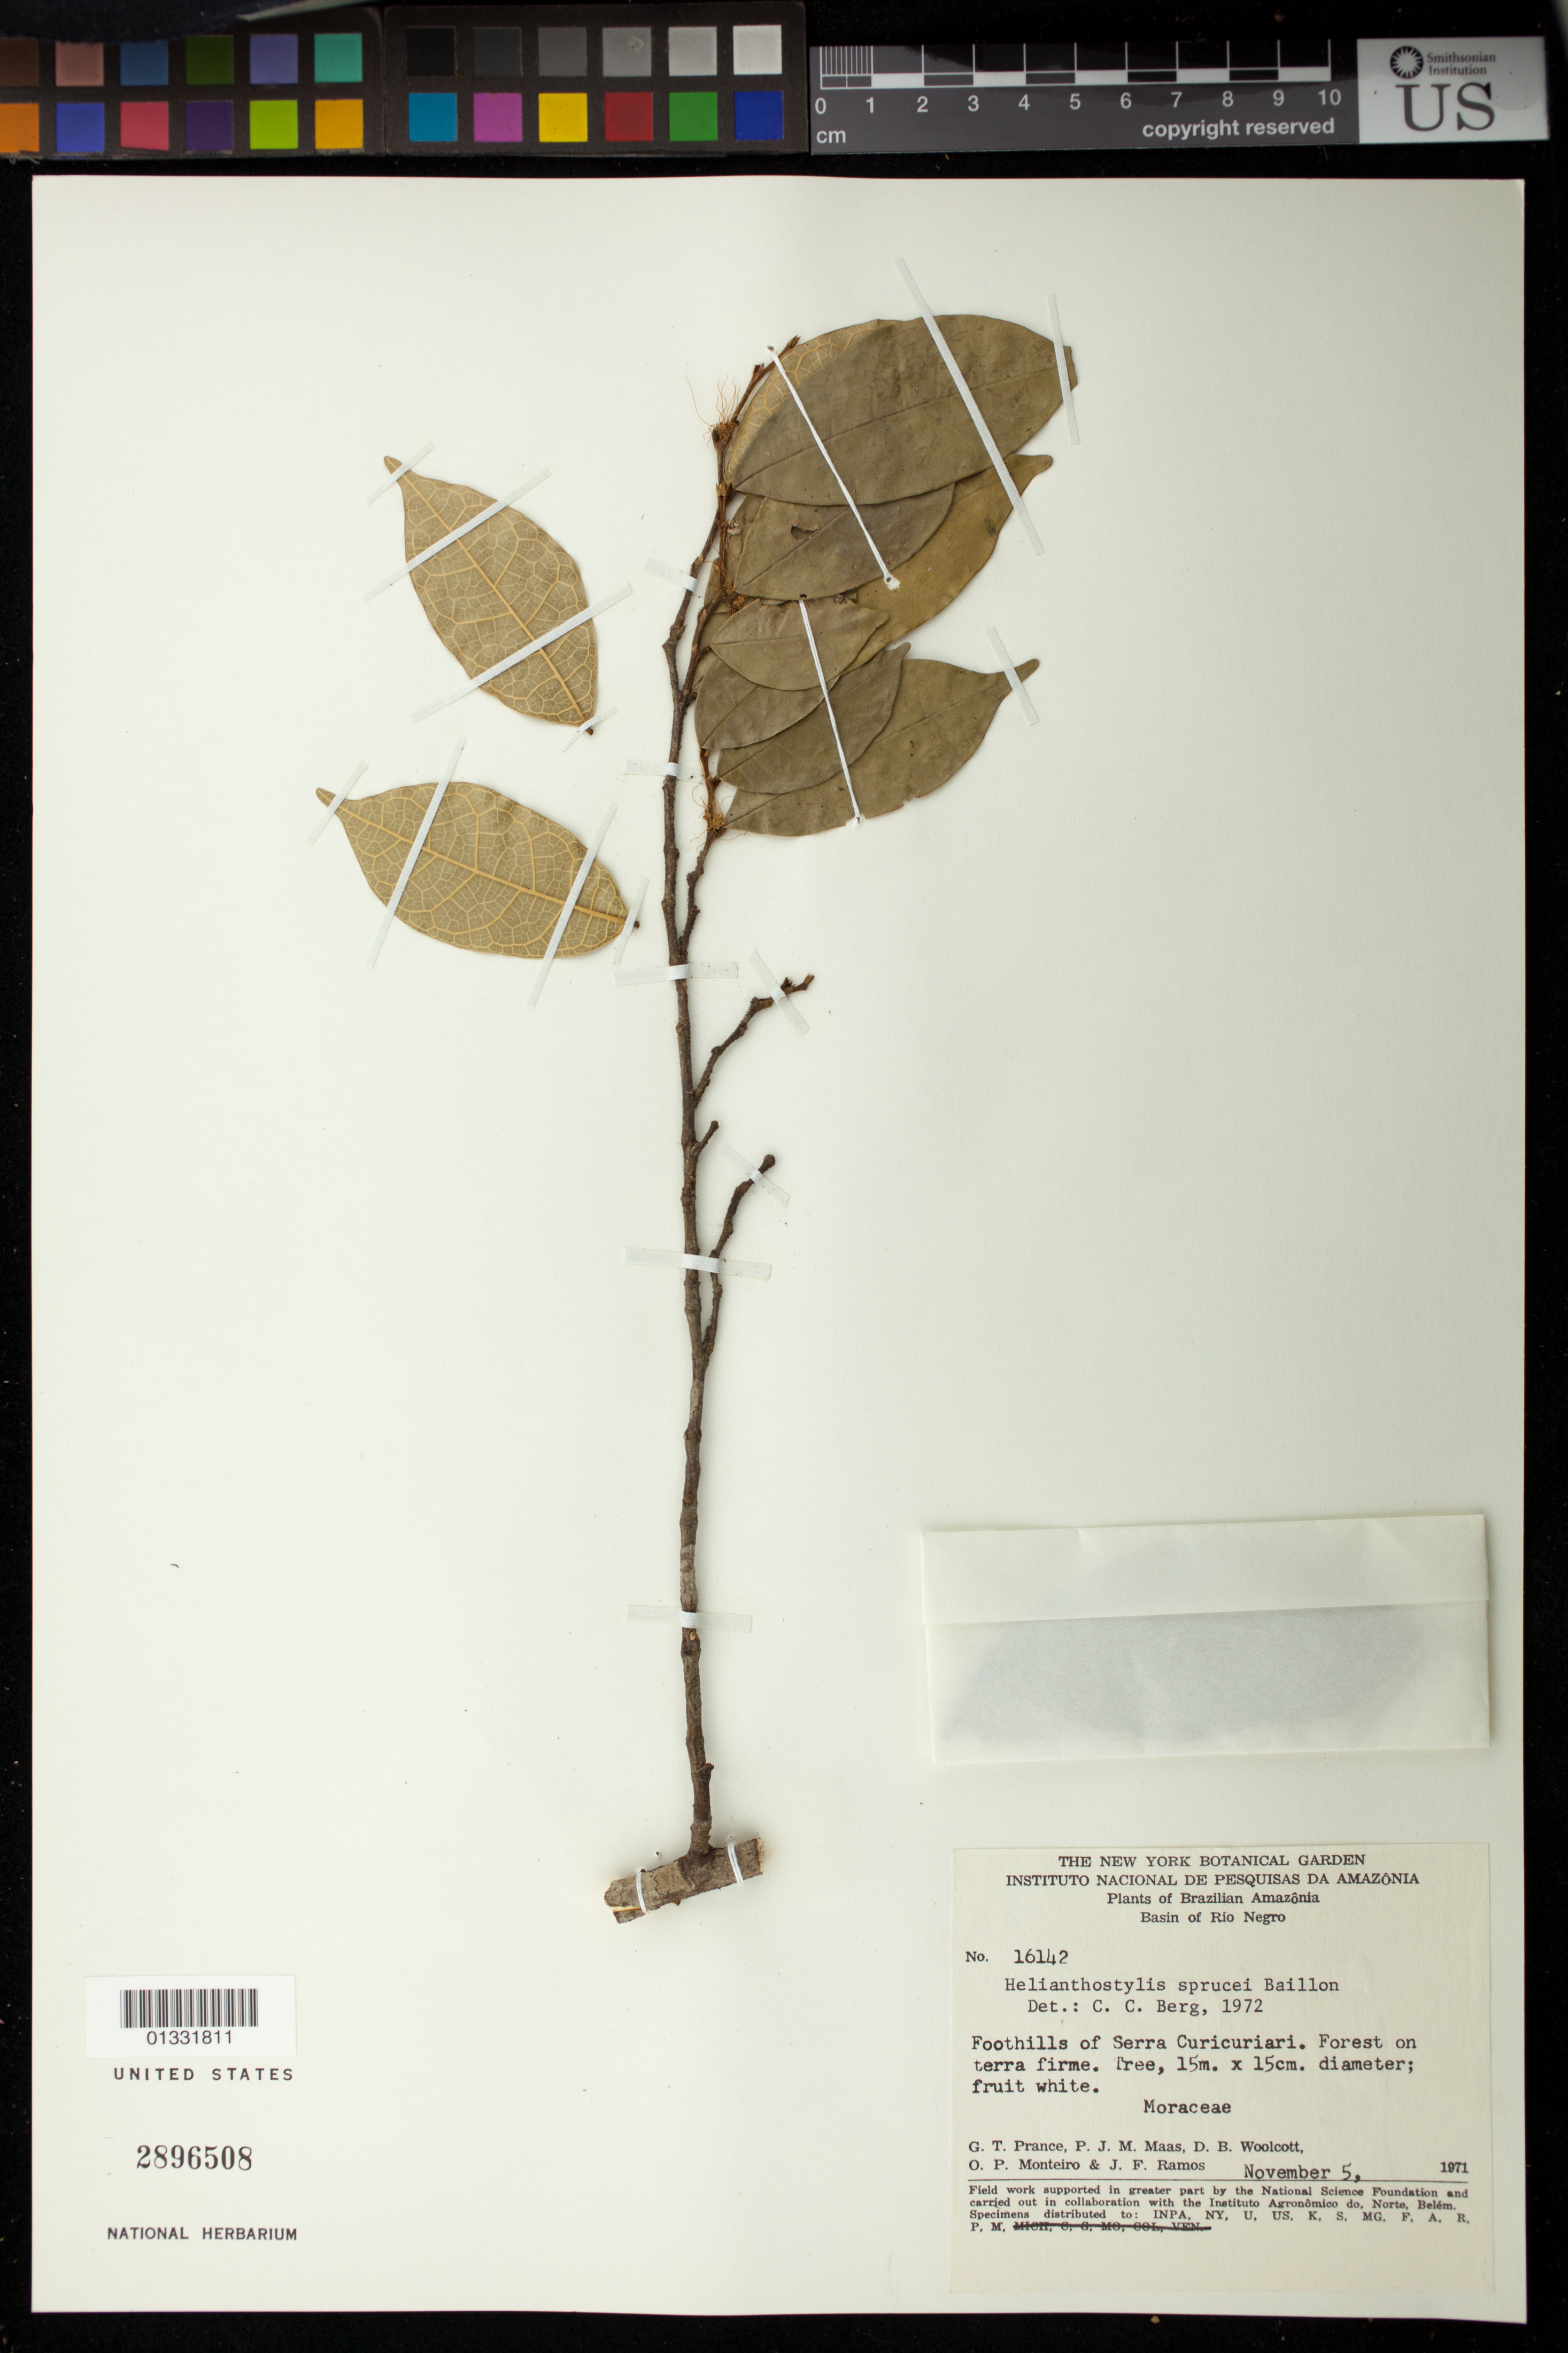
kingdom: Plantae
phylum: Tracheophyta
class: Magnoliopsida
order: Rosales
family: Moraceae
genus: Brosimum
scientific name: Brosimum sprucei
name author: (Baill.) E. M. Gardner & Zerega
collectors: G. T. Prance, P. Maas, D. B. Woolcott, O. P. Monteiro & J. F. Ramos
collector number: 16142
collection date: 1971-11-05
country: Brazil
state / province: Amazonas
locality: Foothills of Serra Curicuriari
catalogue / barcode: US 2896508